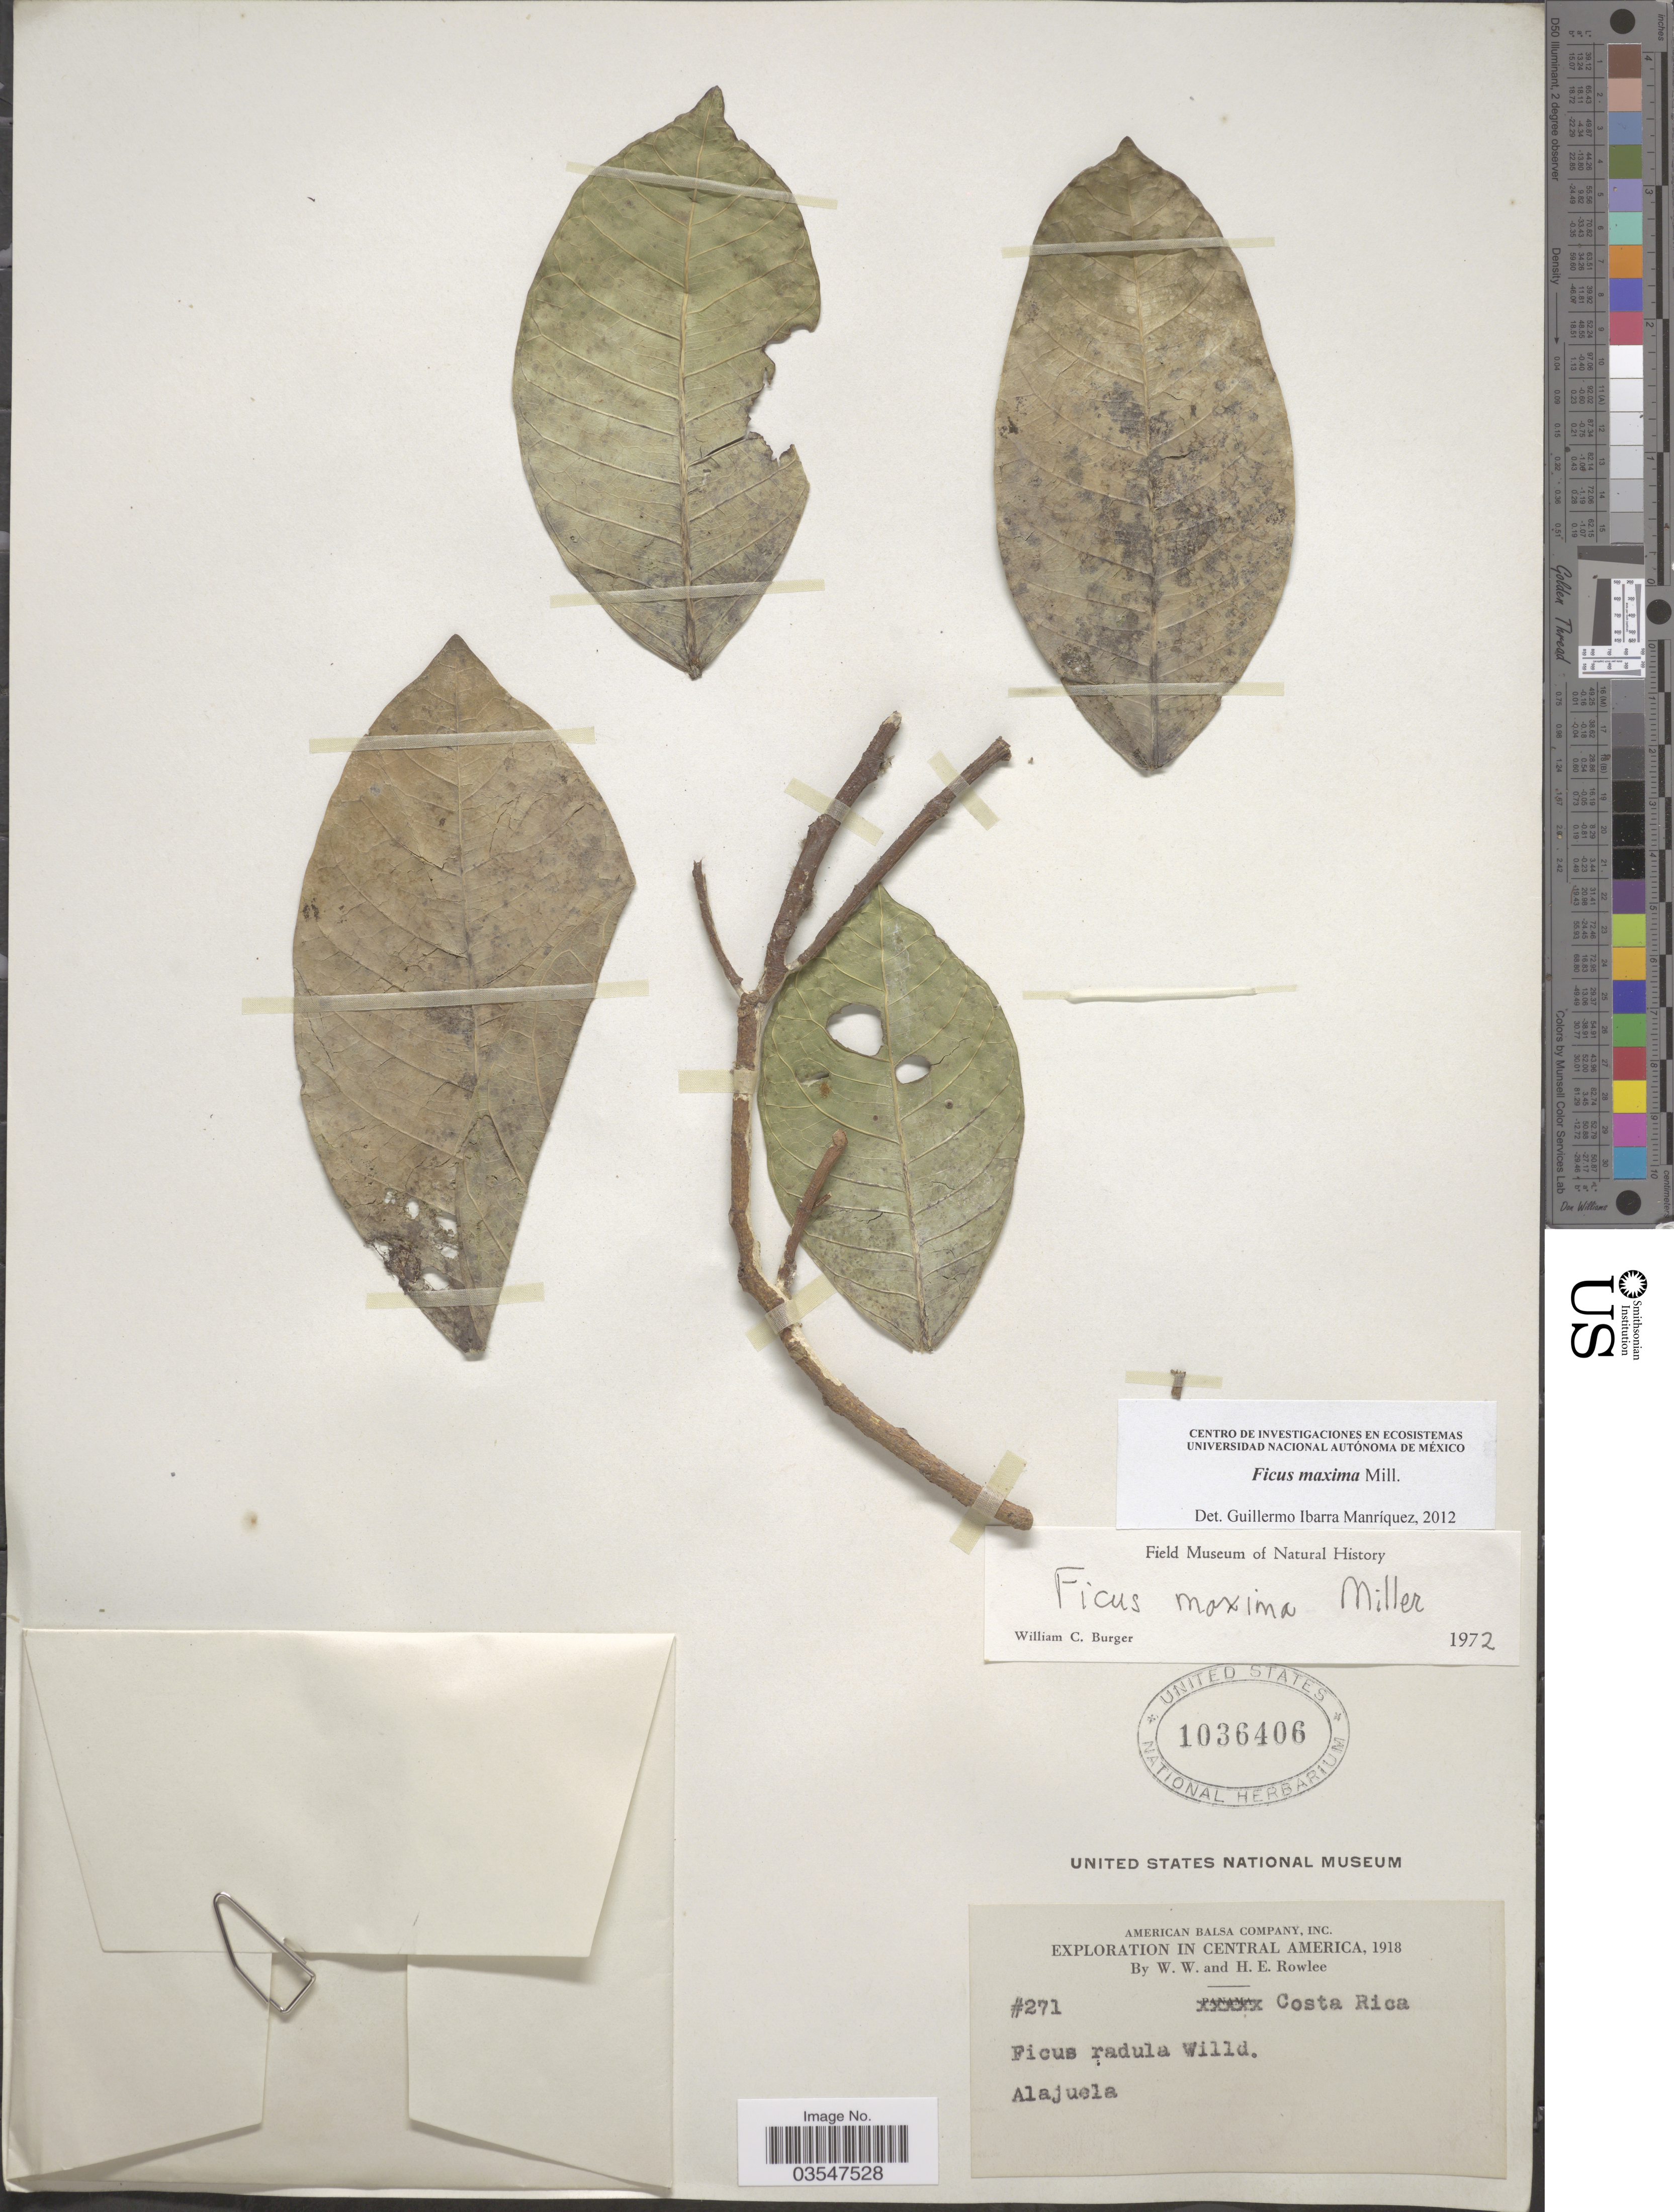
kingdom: Plantae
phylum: Tracheophyta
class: Magnoliopsida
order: Rosales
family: Moraceae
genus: Ficus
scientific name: Ficus maxima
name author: Mill.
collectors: W. W. Rowlee & H. E. Rowlee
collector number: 271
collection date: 1918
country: Costa Rica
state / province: Alajuela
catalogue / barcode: US 1036406